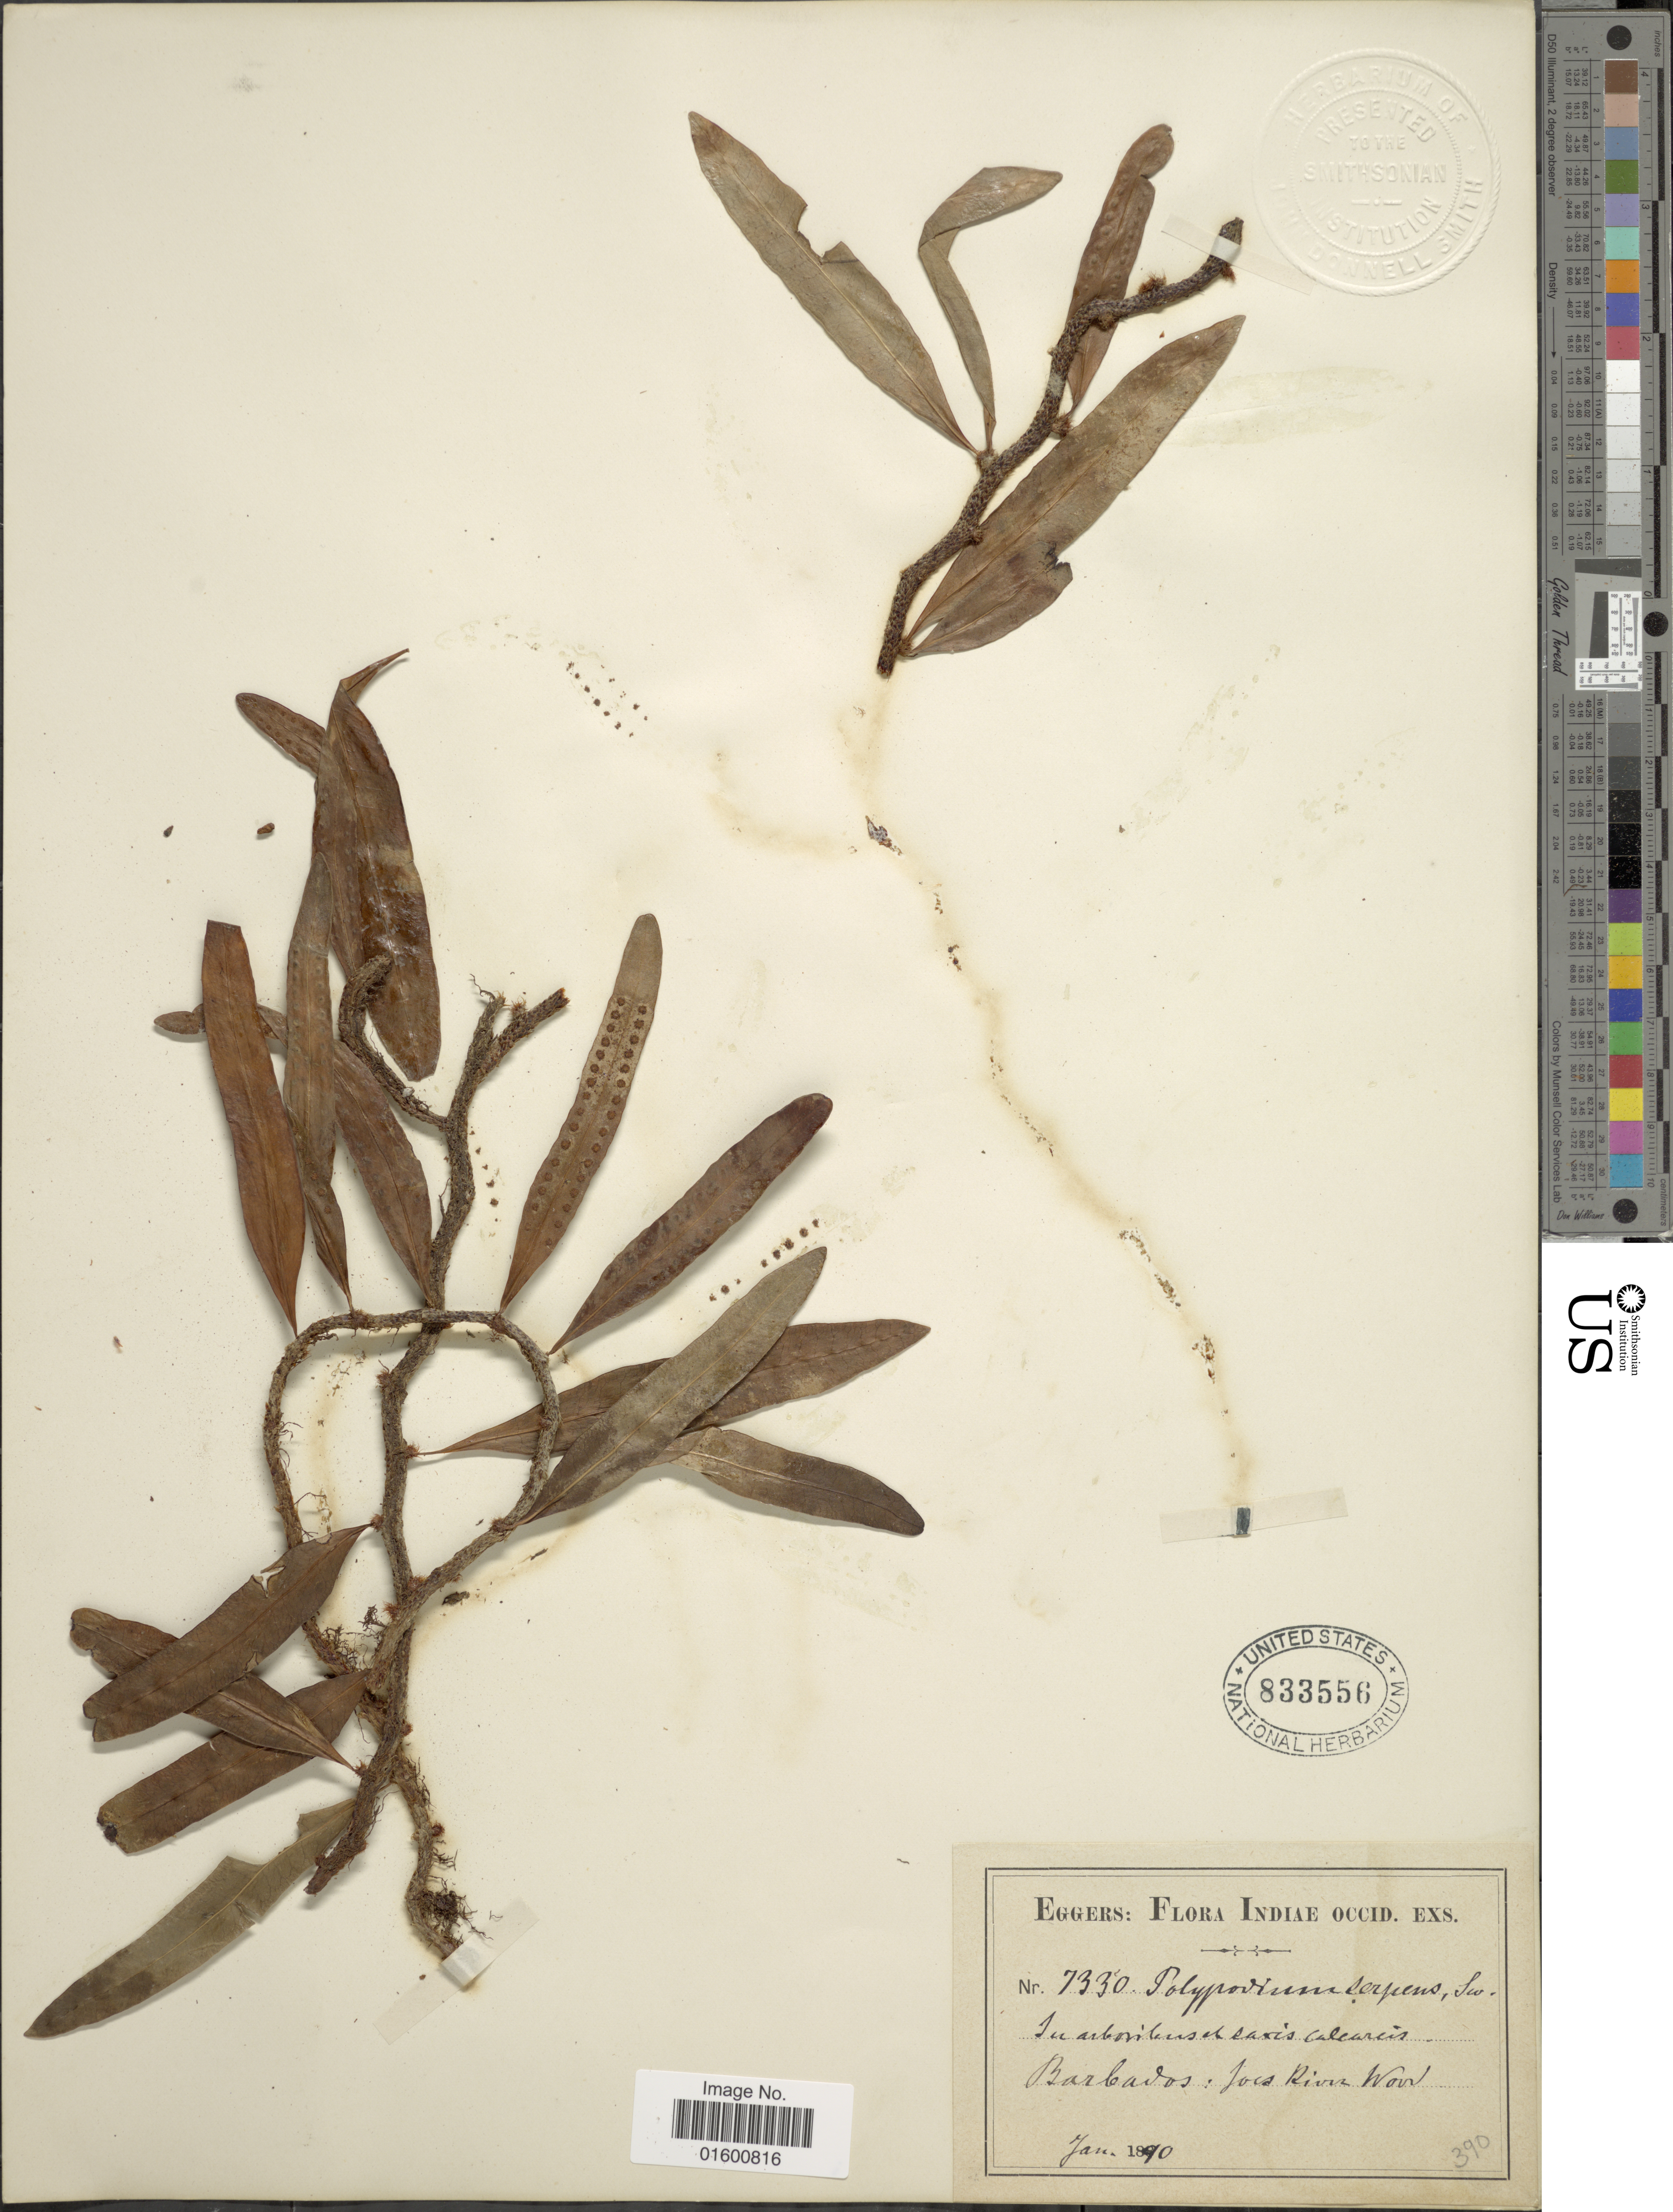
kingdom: Plantae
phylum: Tracheophyta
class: Polypodiopsida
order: Polypodiales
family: Polypodiaceae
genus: Microgramma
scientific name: Microgramma nitida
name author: (J. Sm.) A.R. Sm.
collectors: -. Eggers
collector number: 7330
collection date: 1890-01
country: Barbados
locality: Indiae occid., Barbados: Joes River Wood.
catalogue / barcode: US 833556